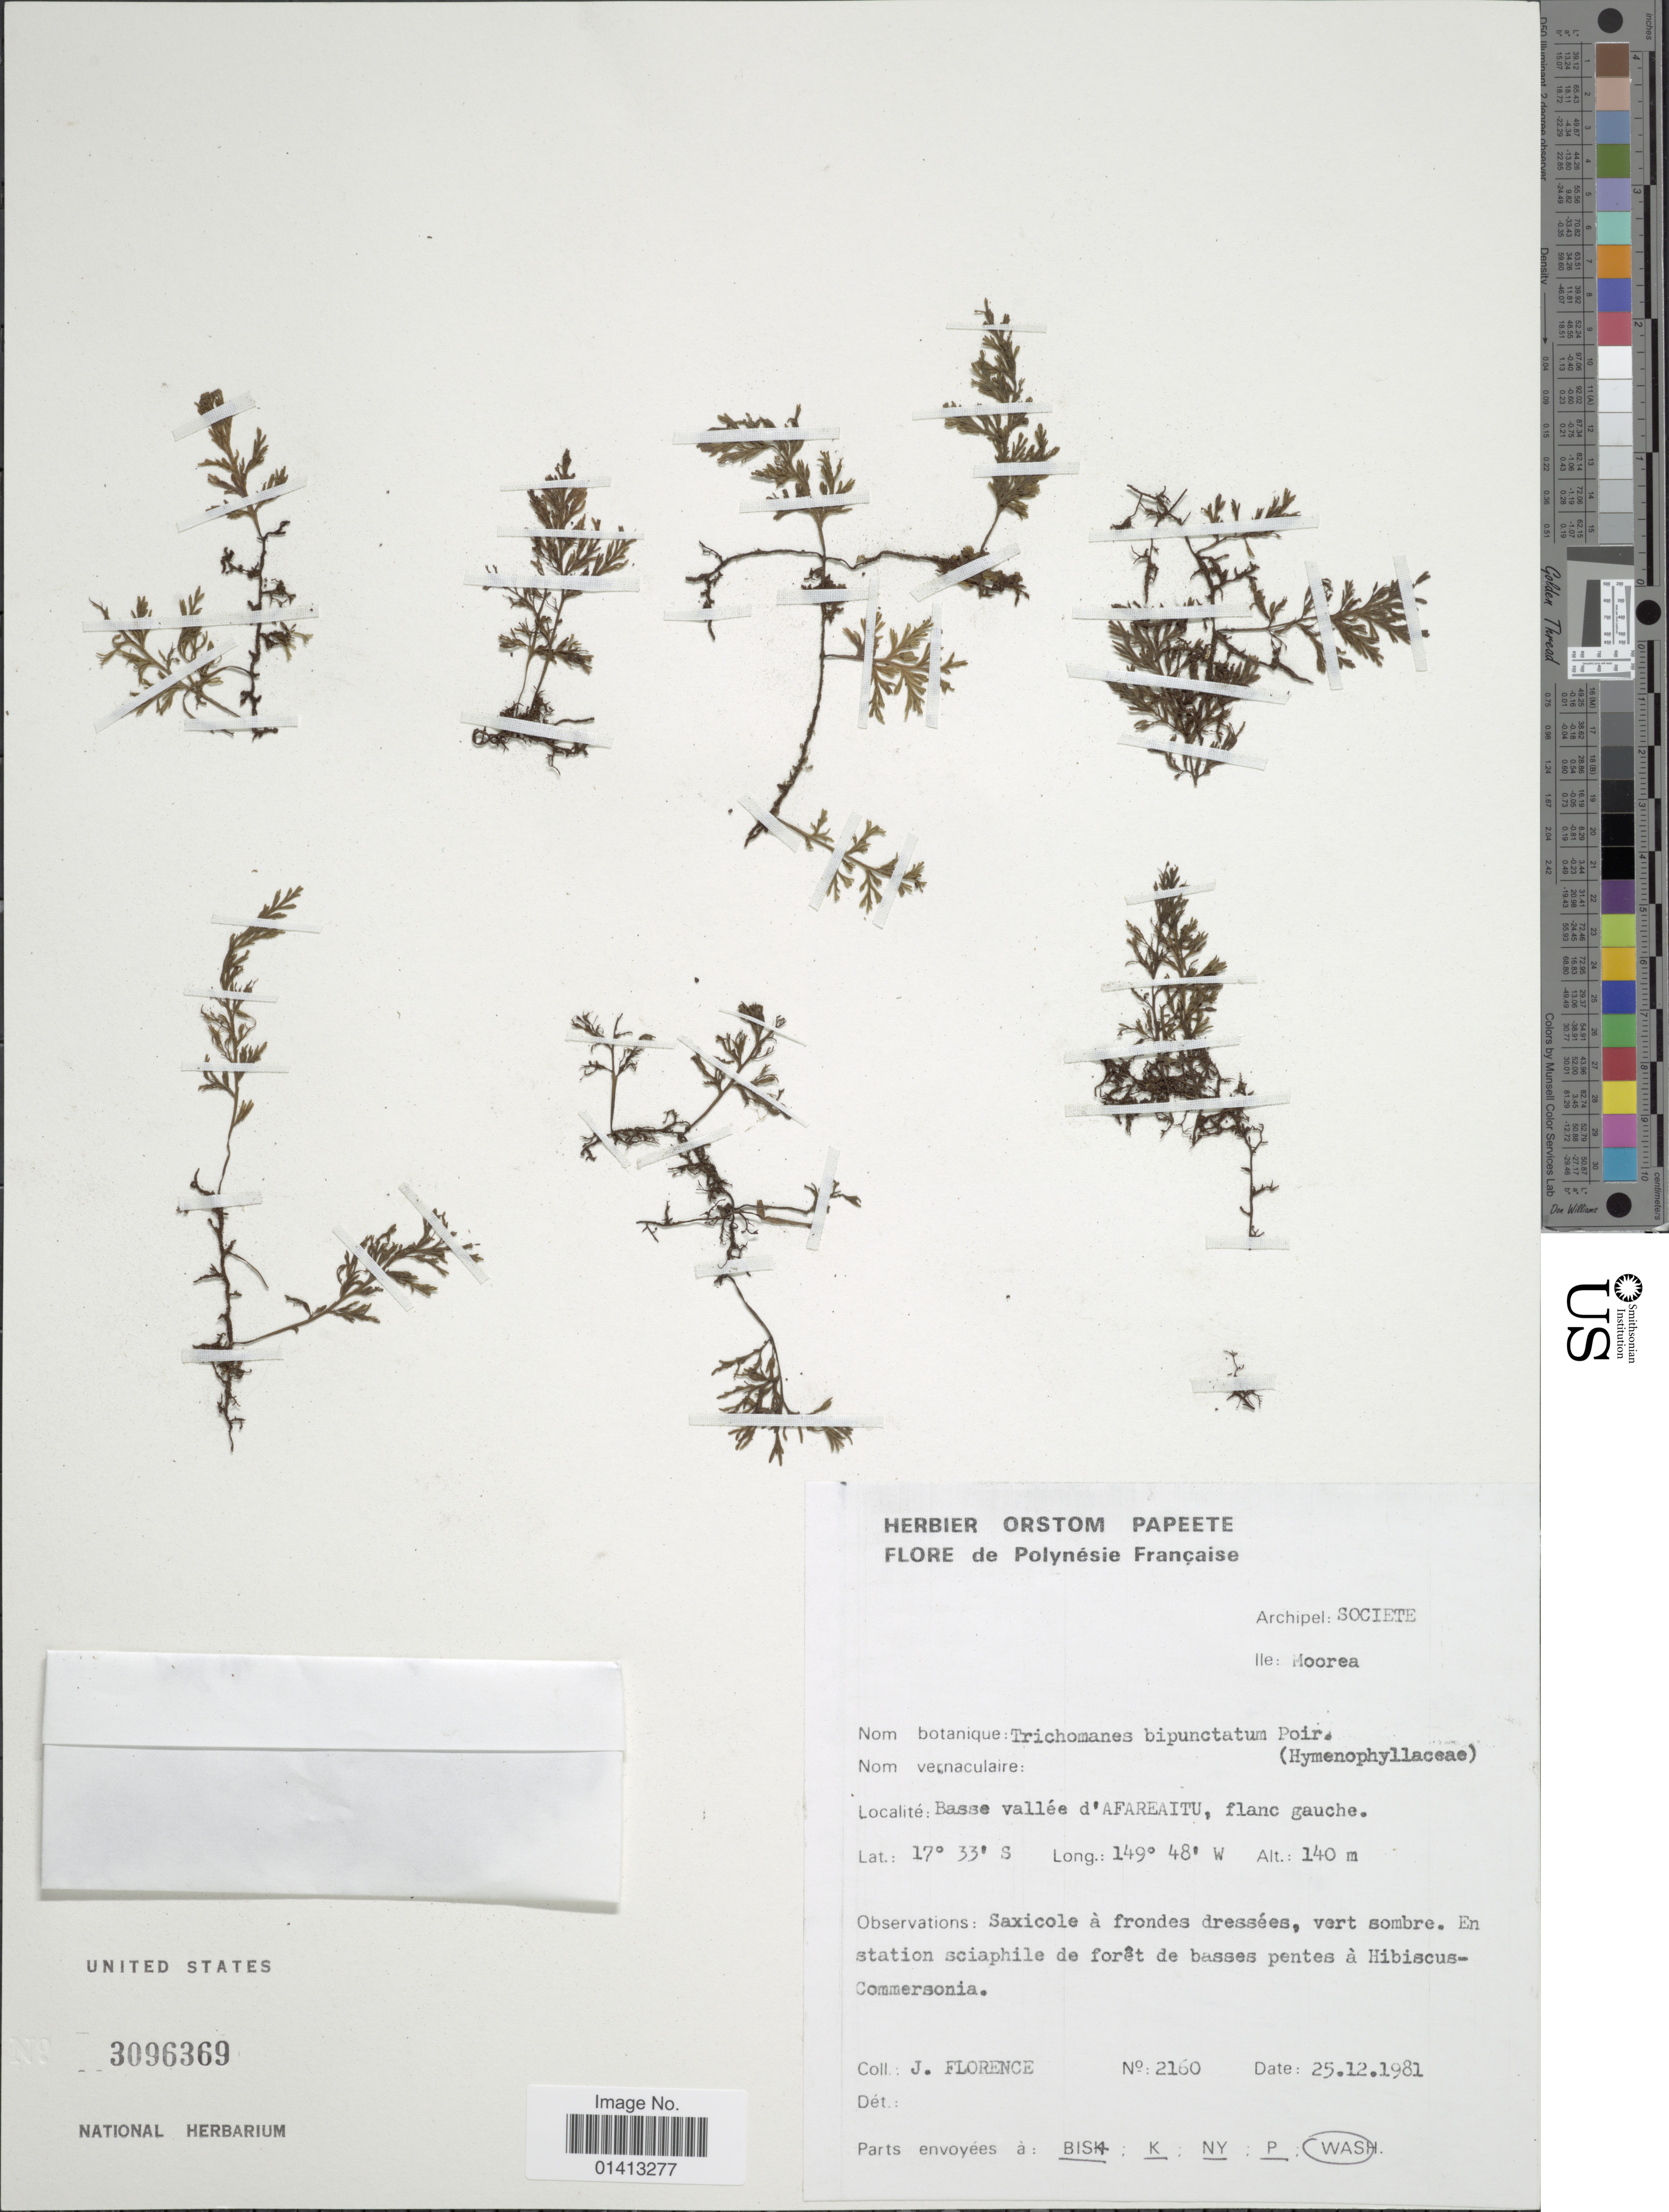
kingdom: Plantae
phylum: Tracheophyta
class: Polypodiopsida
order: Hymenophyllales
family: Hymenophyllaceae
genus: Crepidomanes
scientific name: Crepidomanes bipunctatum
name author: (Poir.) Copel.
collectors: J. Florence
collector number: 2160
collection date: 1981-12-25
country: French Polynesia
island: Raiatea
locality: Archipel: Scoiete, Ile: Raiatea, Basse vallée d'Afareaitu, flanc gauche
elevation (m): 140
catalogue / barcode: US 3096369